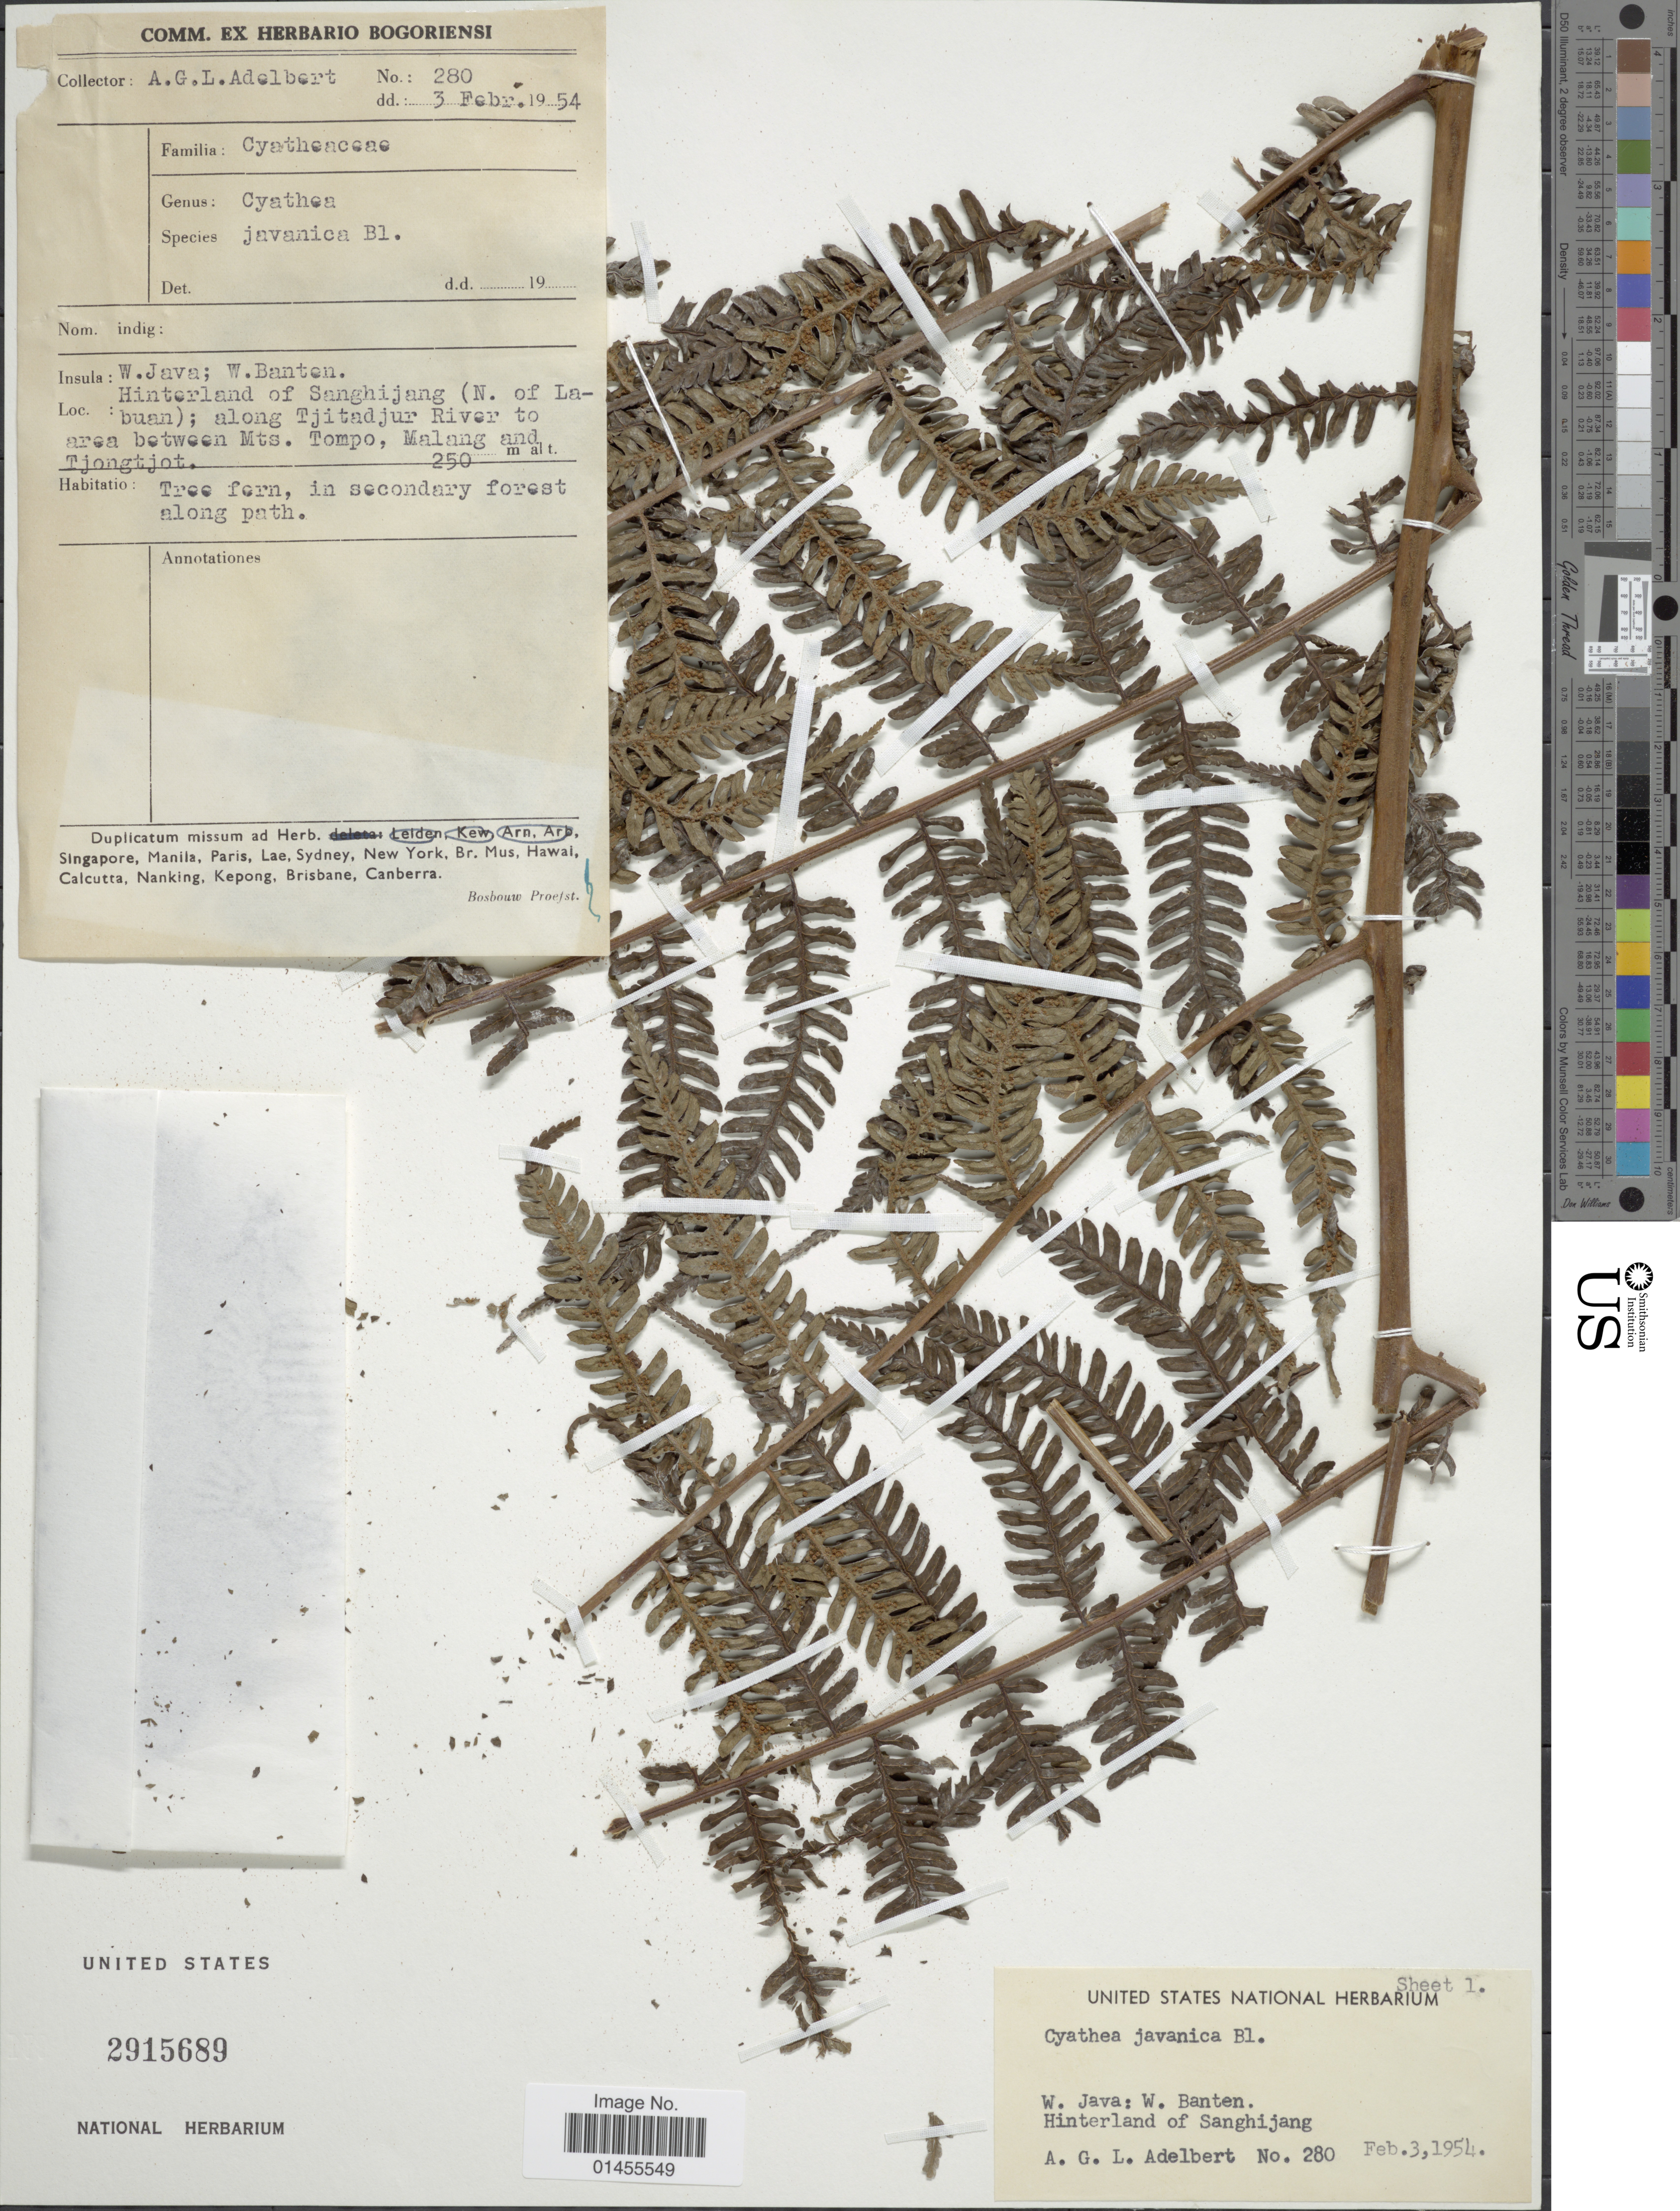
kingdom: Plantae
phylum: Tracheophyta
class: Polypodiopsida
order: Cyatheales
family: Cyatheaceae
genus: Alsophila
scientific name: Alsophila javanica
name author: (Blume) R.M. Tryon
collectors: A. G. L. Adelbert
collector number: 280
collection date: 1954-02-03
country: Indonesia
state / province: Java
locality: W. Java: W. Banten. HInterland of Sanghijang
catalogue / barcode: US 2915689